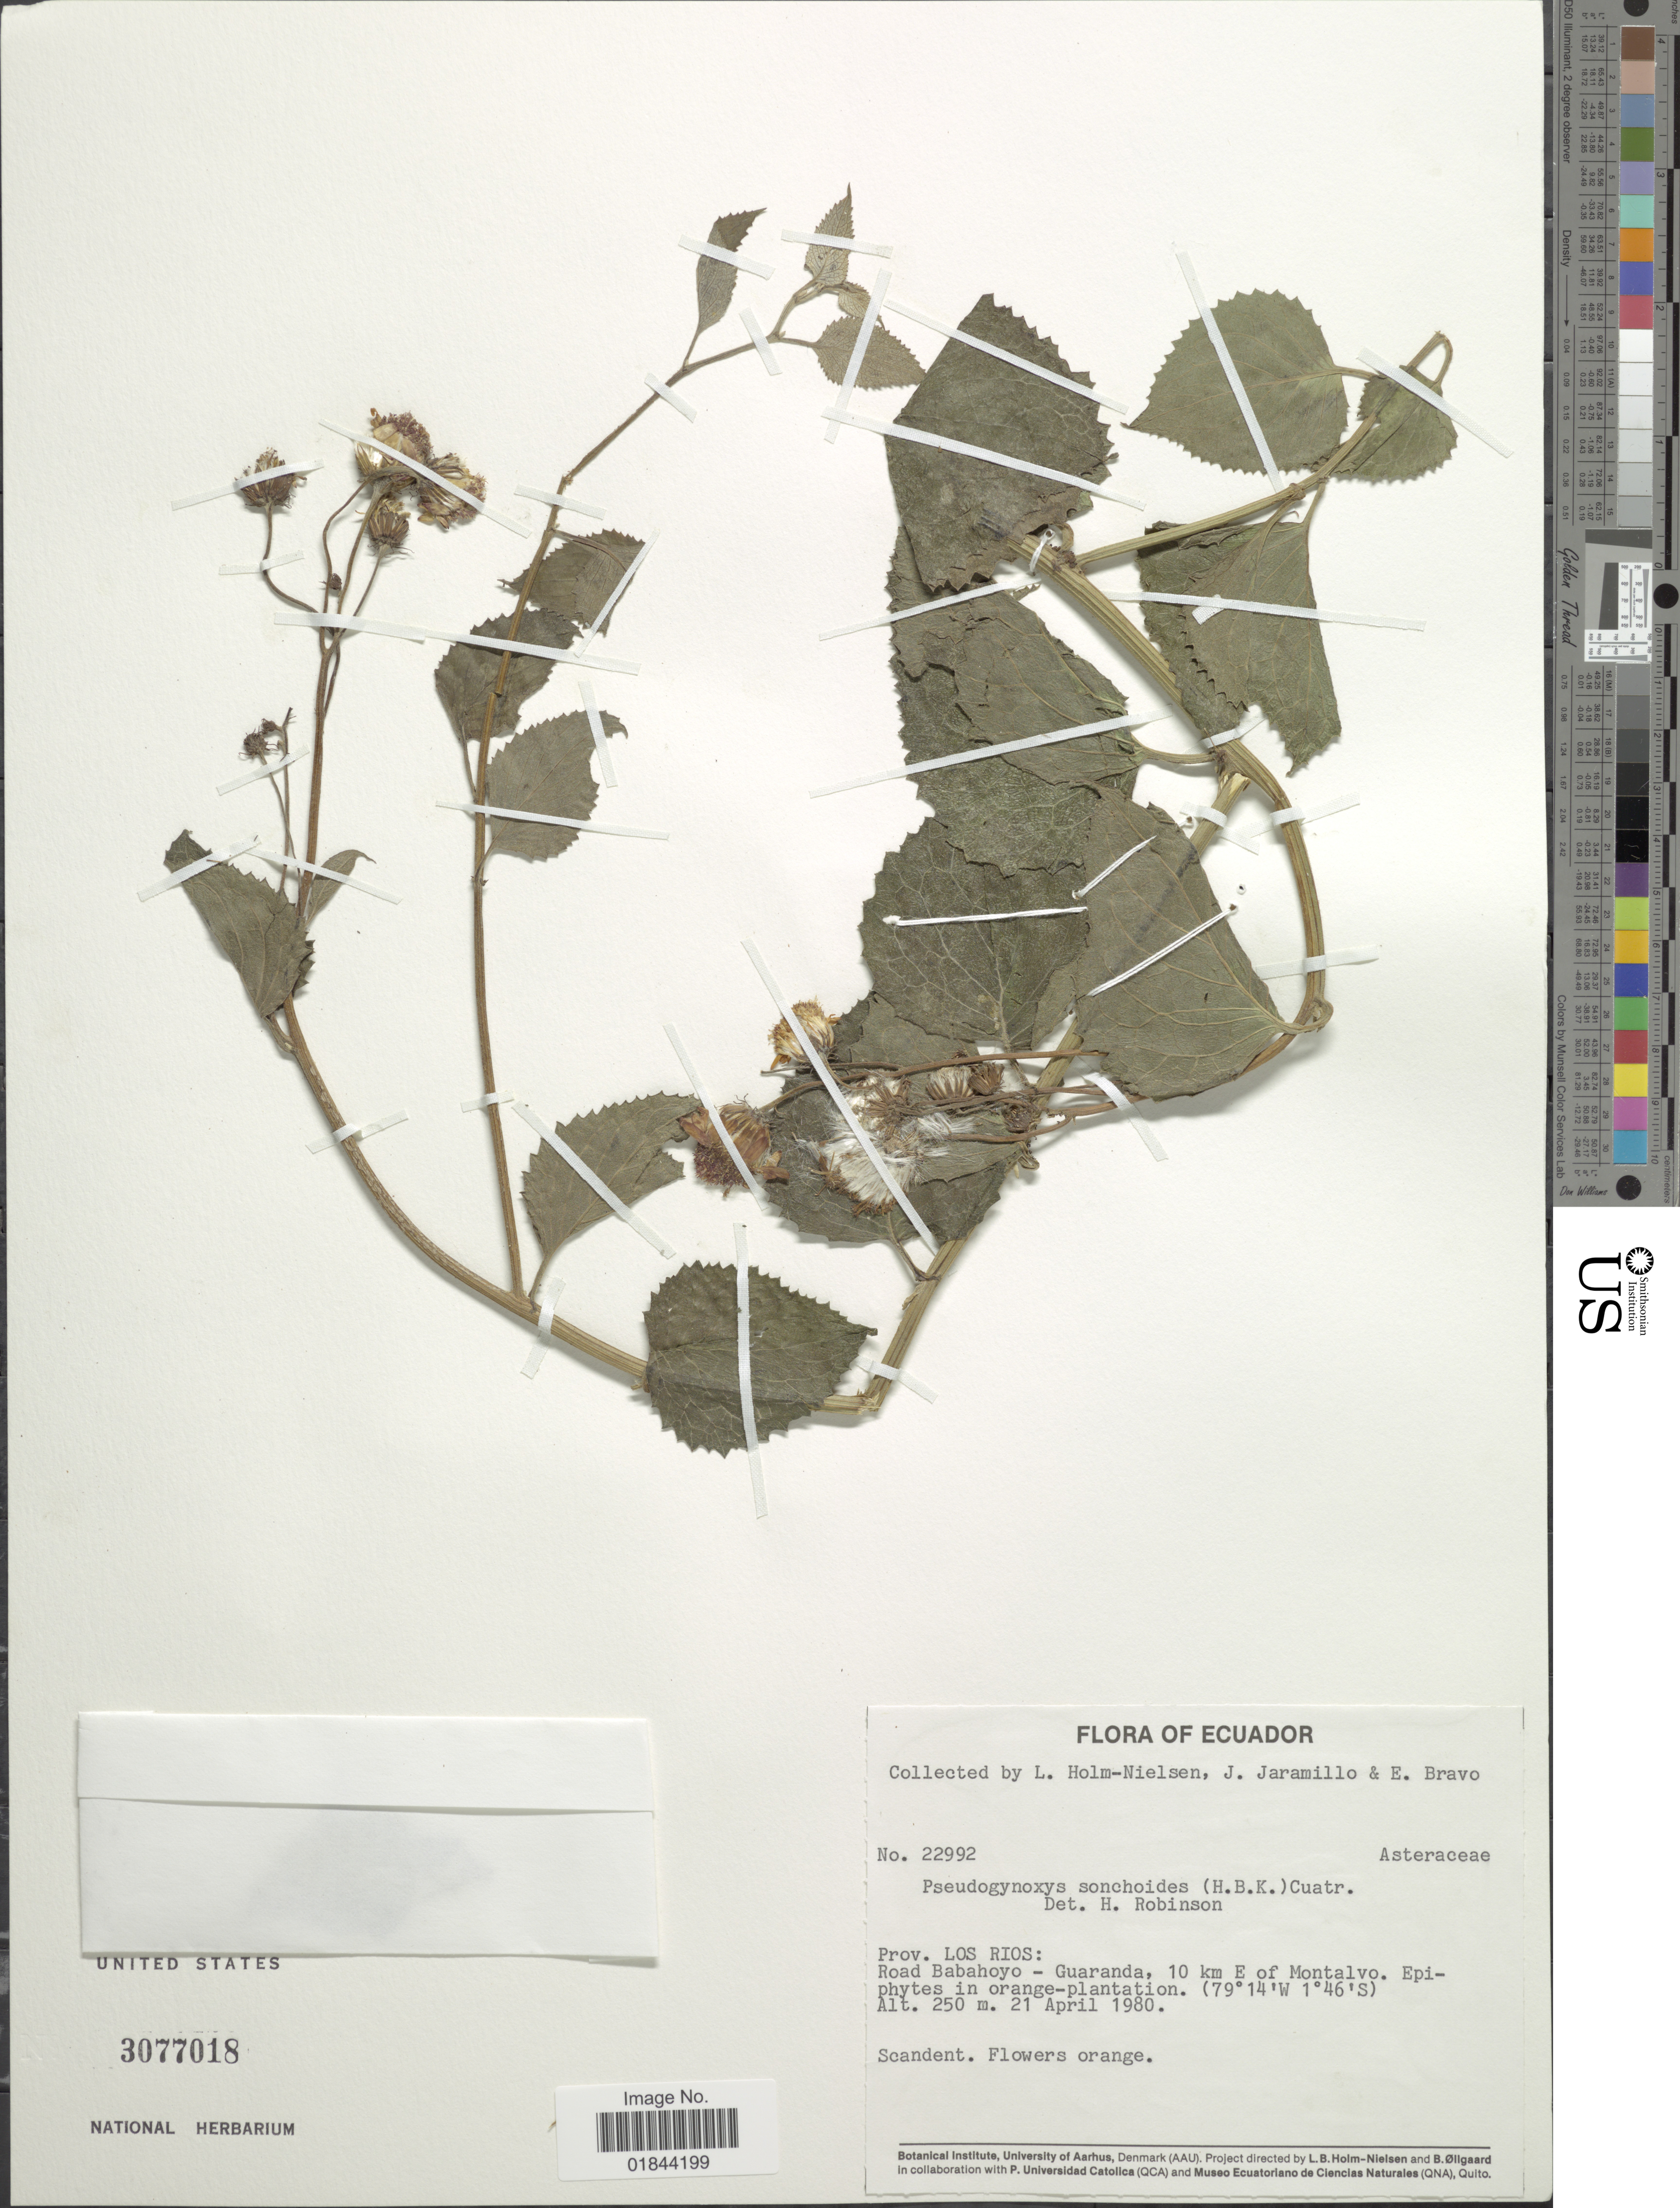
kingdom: Plantae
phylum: Tracheophyta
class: Magnoliopsida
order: Asterales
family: Asteraceae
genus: Paragynoxys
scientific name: Paragynoxys sochoides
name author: (Kunth) Cuatrec.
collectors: L. B. Holm-Nielsen, J. Jaramillo & E. Bravo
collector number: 22992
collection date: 1980-04-21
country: Ecuador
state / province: Los Ríos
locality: Road Babahoyo - Guaranda, 10 km E of Montalvo.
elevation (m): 250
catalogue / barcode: US 3077018